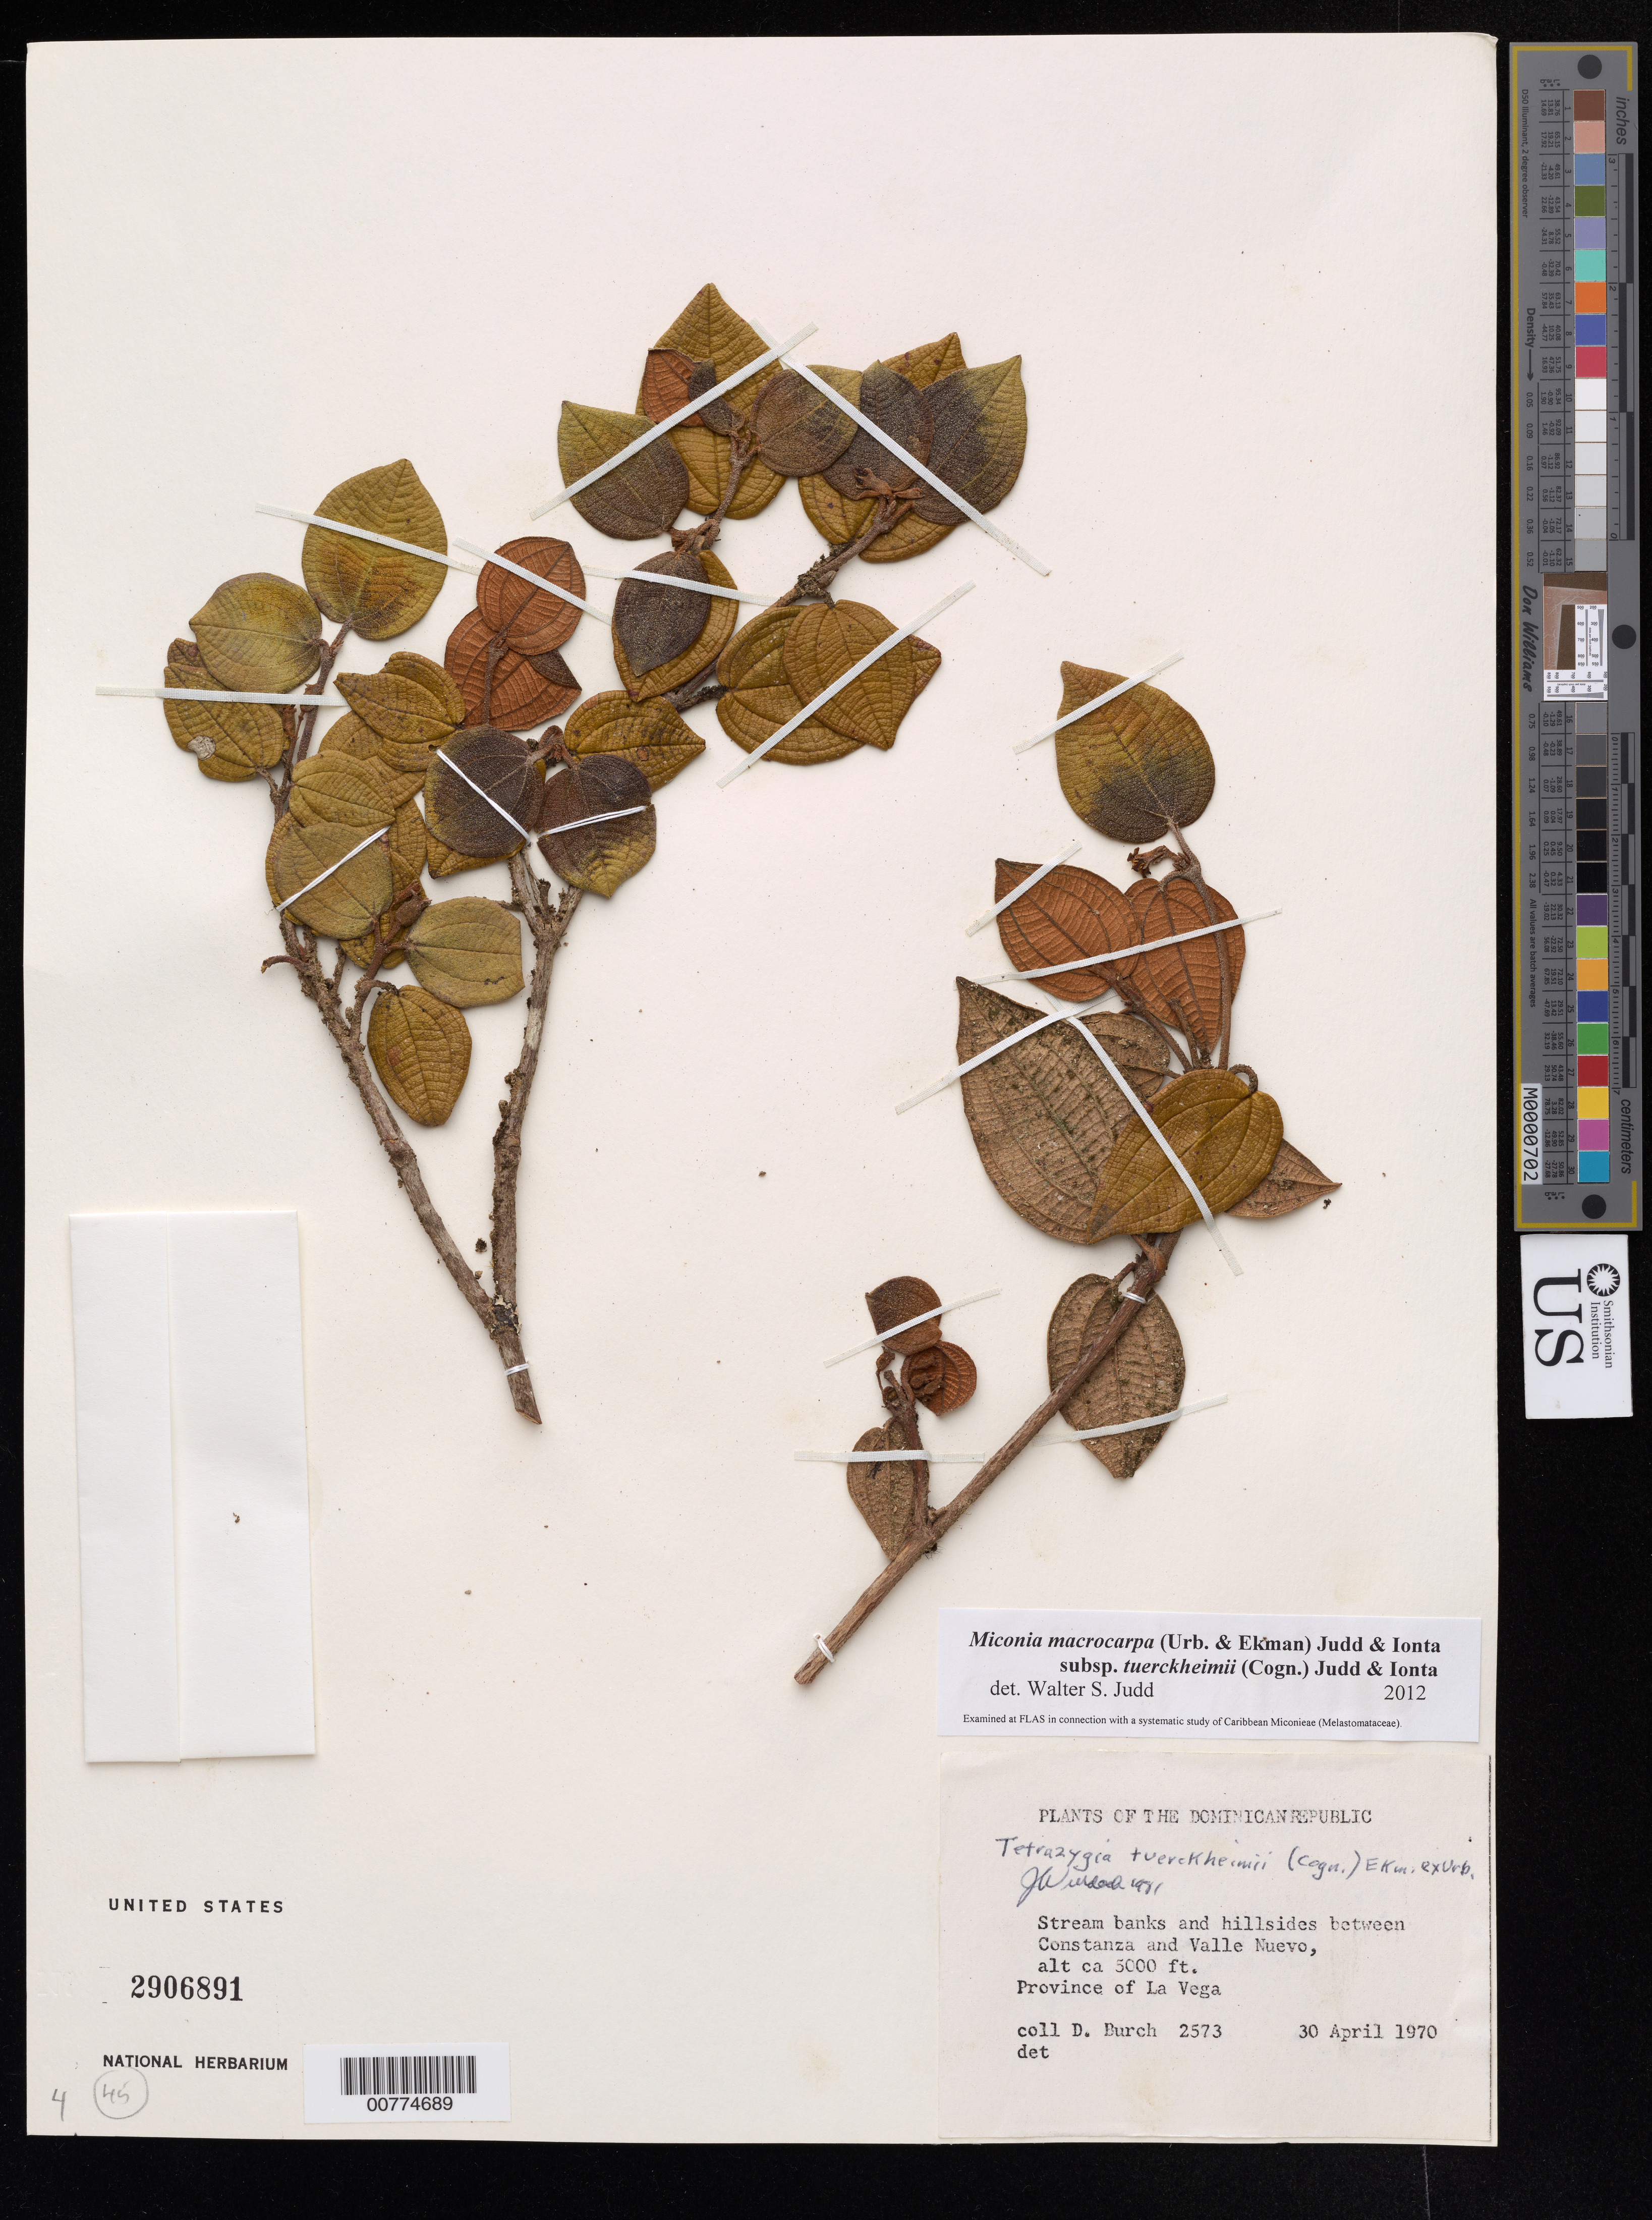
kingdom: Plantae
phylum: Tracheophyta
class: Magnoliopsida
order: Myrtales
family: Melastomataceae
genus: Miconia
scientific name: Miconia macrocarpa subsp. tuerckheimii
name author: (Cogn.) Judd & Ionta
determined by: Judd, Walter S.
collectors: D. Burch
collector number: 2573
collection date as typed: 30 Apr 1970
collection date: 1970-04-30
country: Dominican Republic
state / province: La Vega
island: Hispaniola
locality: Stream banks and hillsides between Constanza and Valle Nuevo.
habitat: Stream banks and hillsides.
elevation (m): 1524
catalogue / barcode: US 2906891